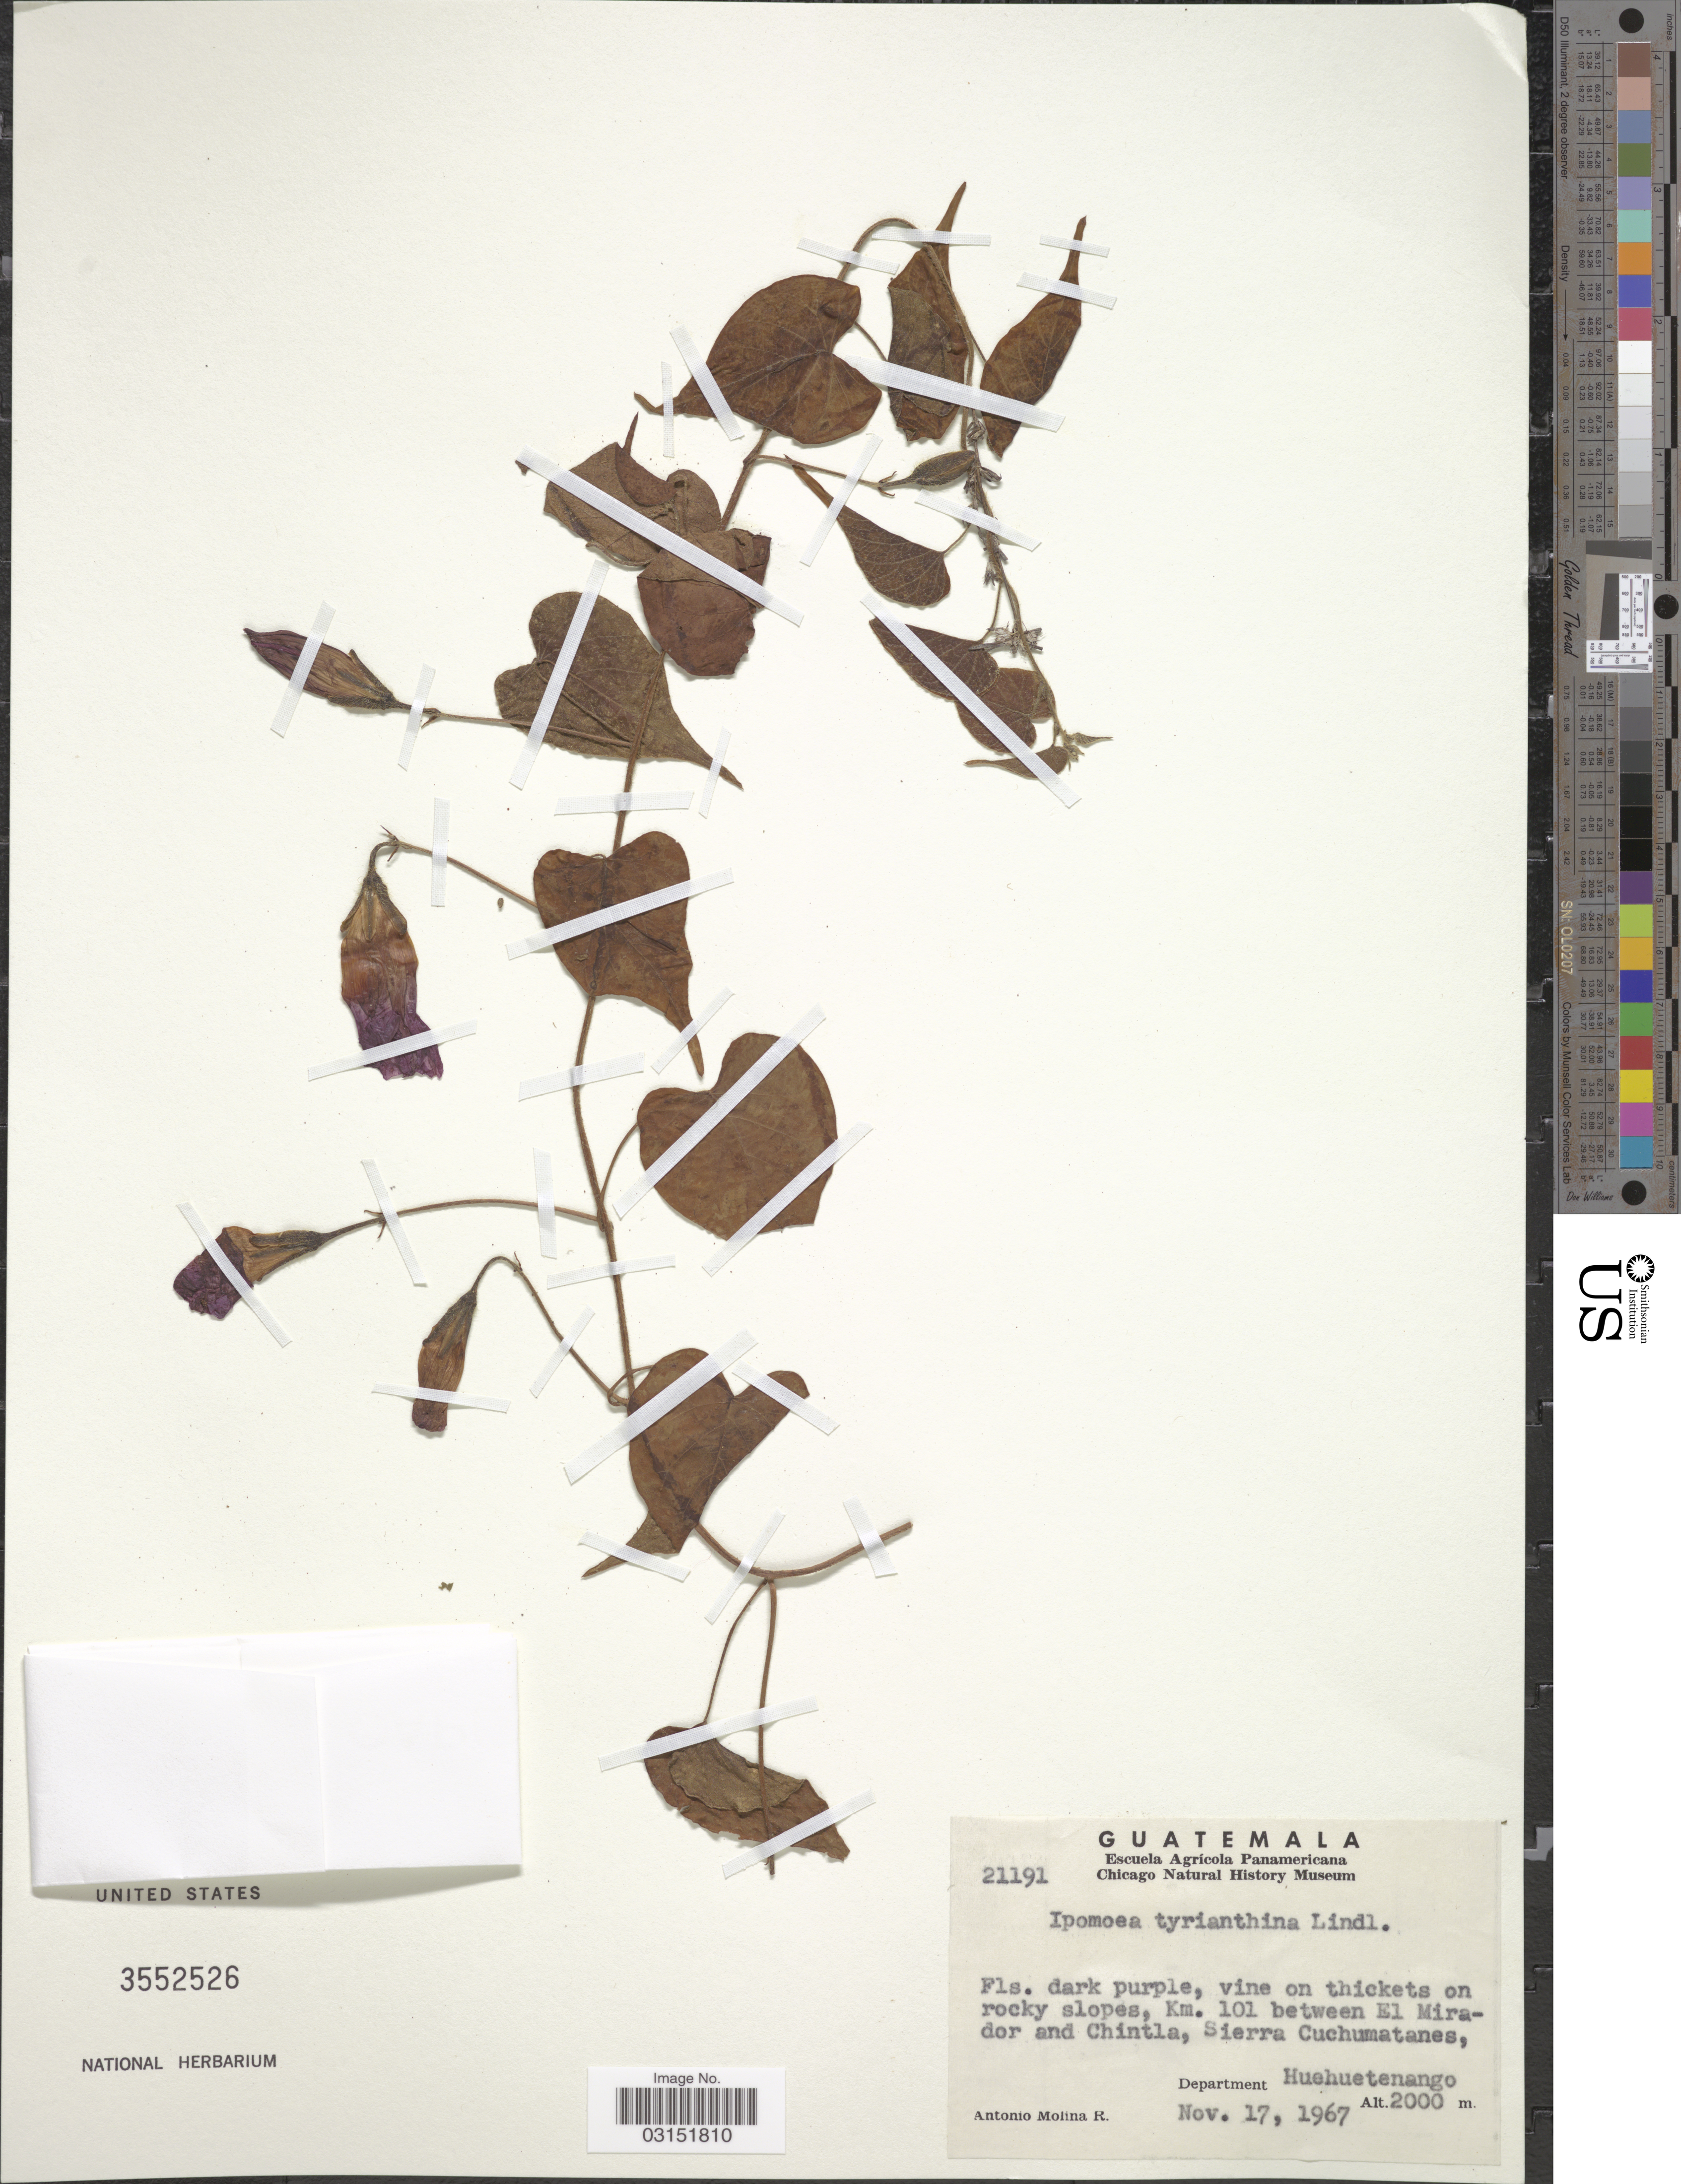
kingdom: Plantae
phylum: Tracheophyta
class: Magnoliopsida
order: Solanales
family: Convolvulaceae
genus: Ipomoea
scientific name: Ipomoea tyrianthina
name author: Lindl.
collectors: A. Molina R.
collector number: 21191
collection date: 1967-11-17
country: Guatemala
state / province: Huehuetenango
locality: Vine on thickets on rocky slopes, Km. 101 between El Mirador and Chintla, Sierra Cuchumatanes, Department Huehuetenango.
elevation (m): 2000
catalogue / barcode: US 3552526